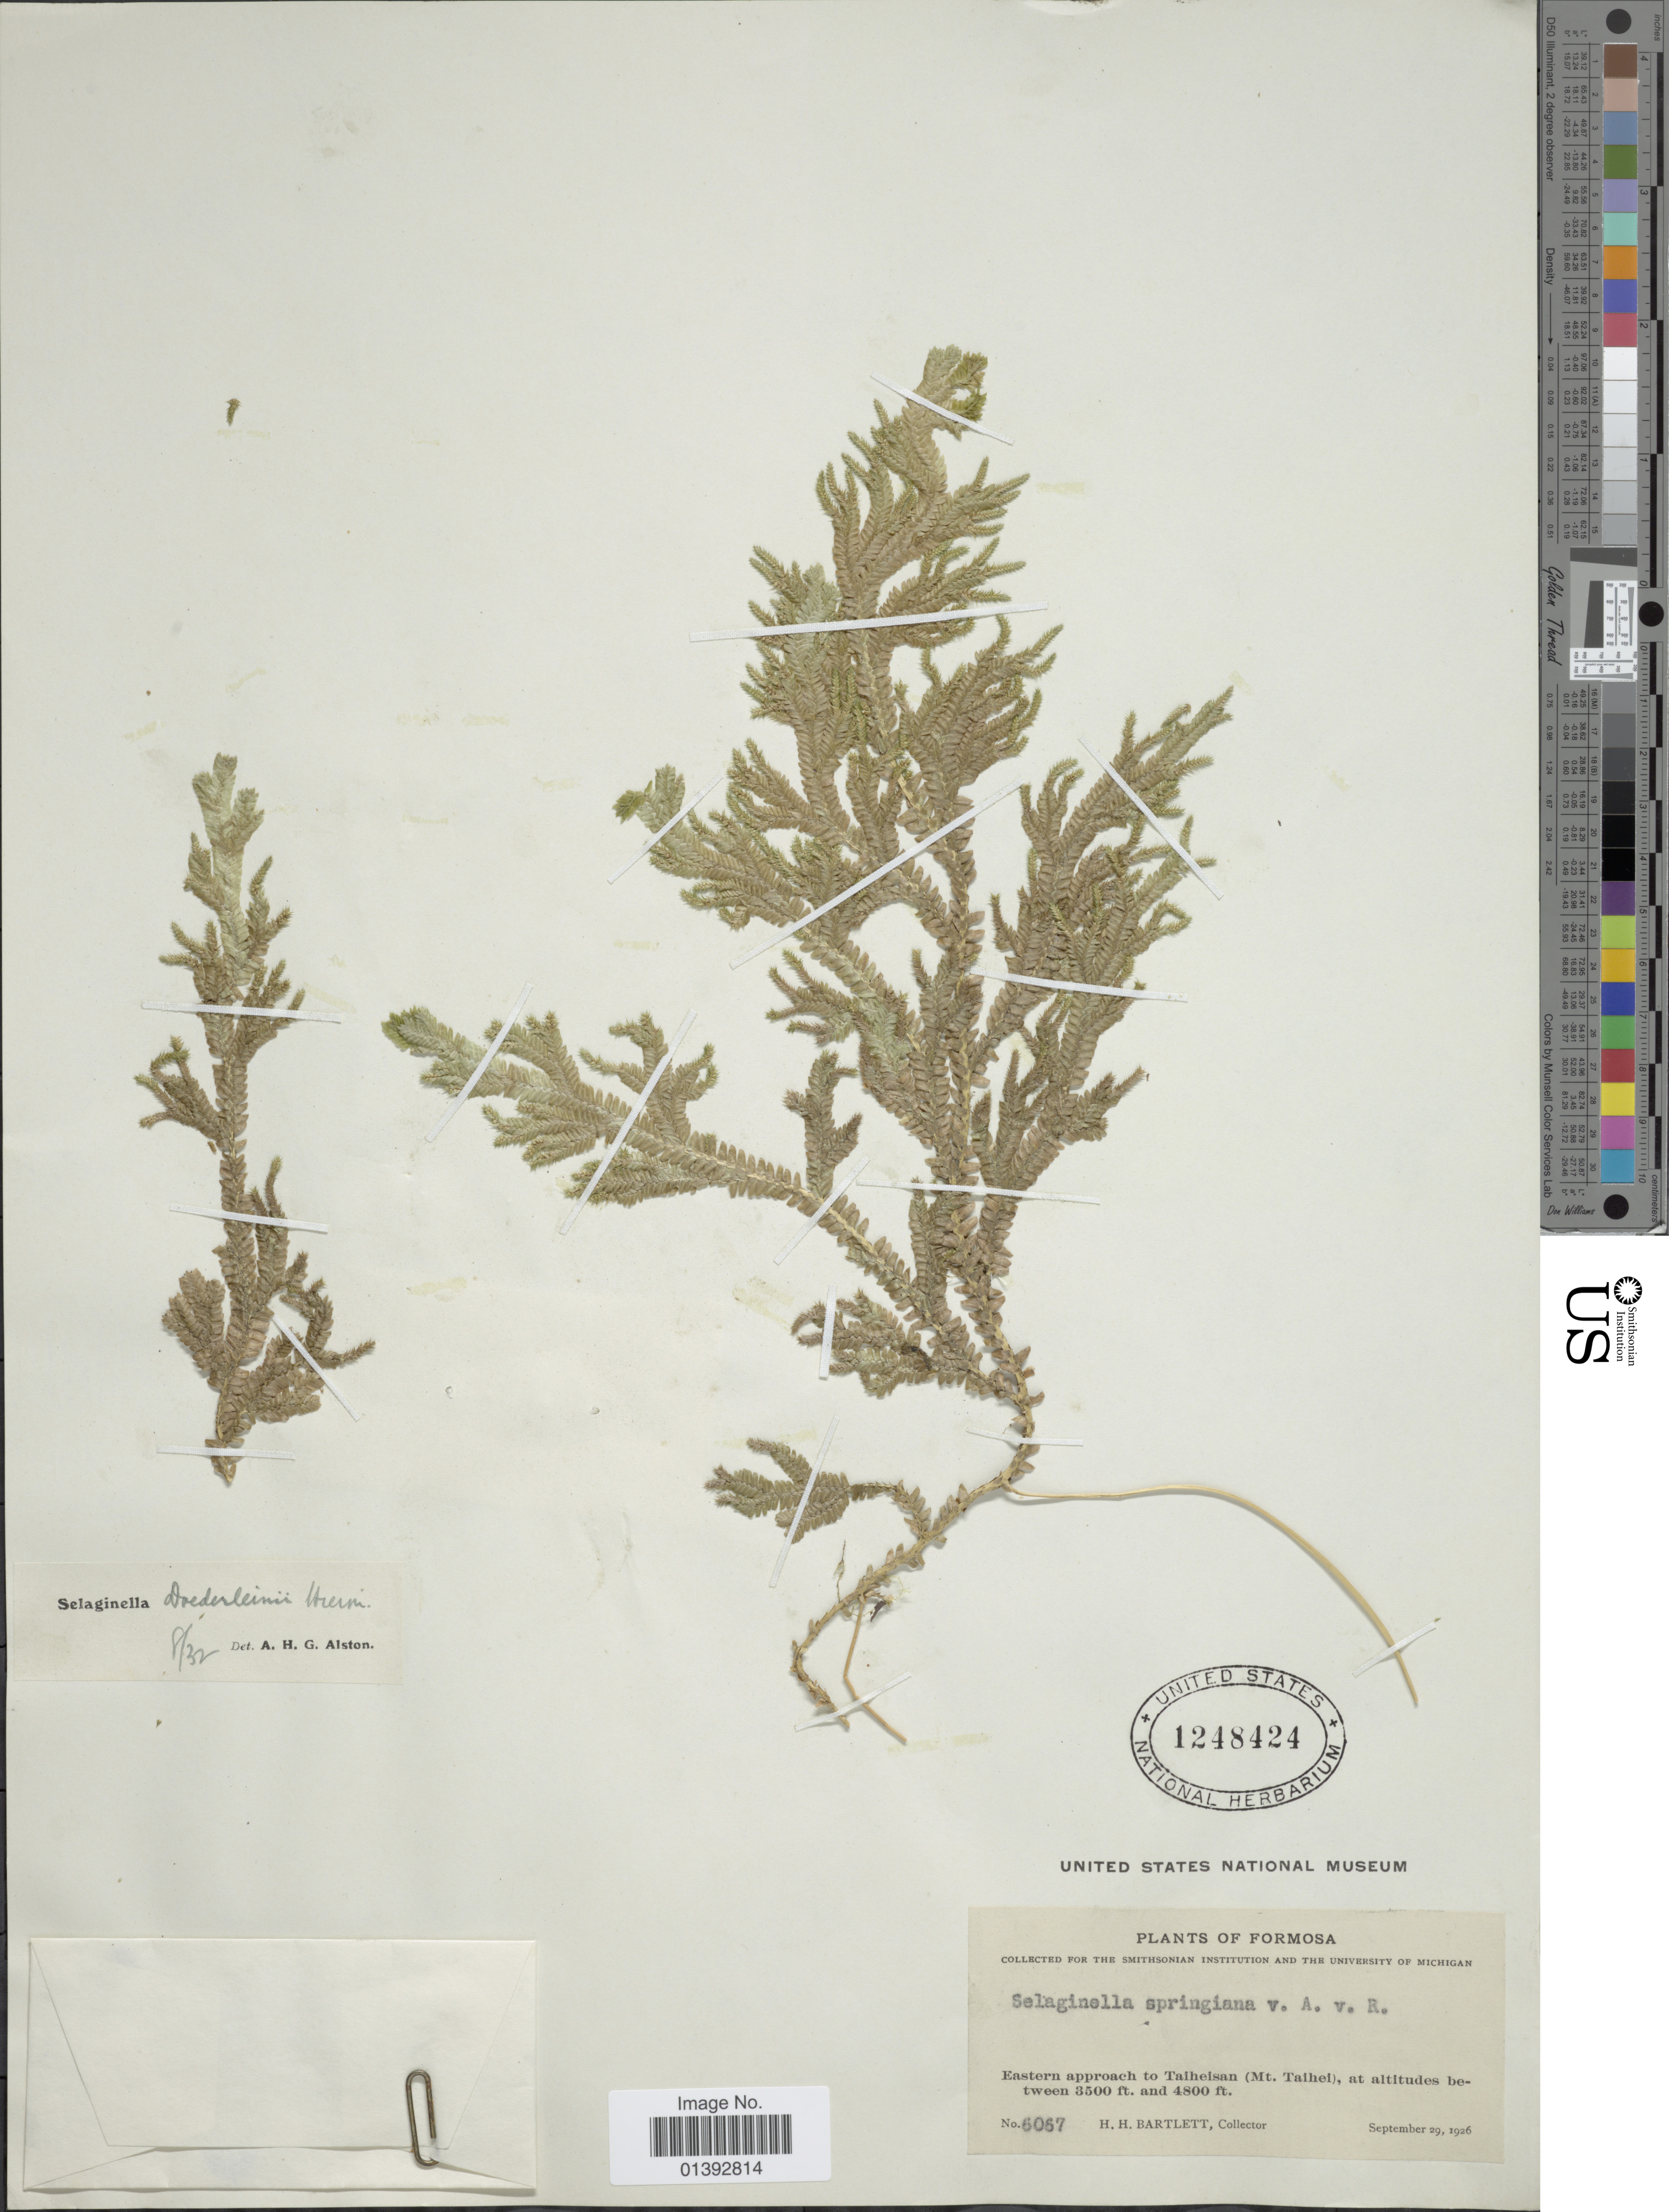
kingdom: Plantae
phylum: Tracheophyta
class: Lycopodiopsida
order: Selaginellales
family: Selaginellaceae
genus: Selaginella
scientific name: Selaginella doederleinii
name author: Hieron.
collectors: H. H. Bartlett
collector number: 6067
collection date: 1926-09-29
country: Taiwan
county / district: Yilan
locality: Formosa, Eastern approach to Taiheisan (Mt. Taihei)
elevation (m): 1067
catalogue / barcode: US 1248424